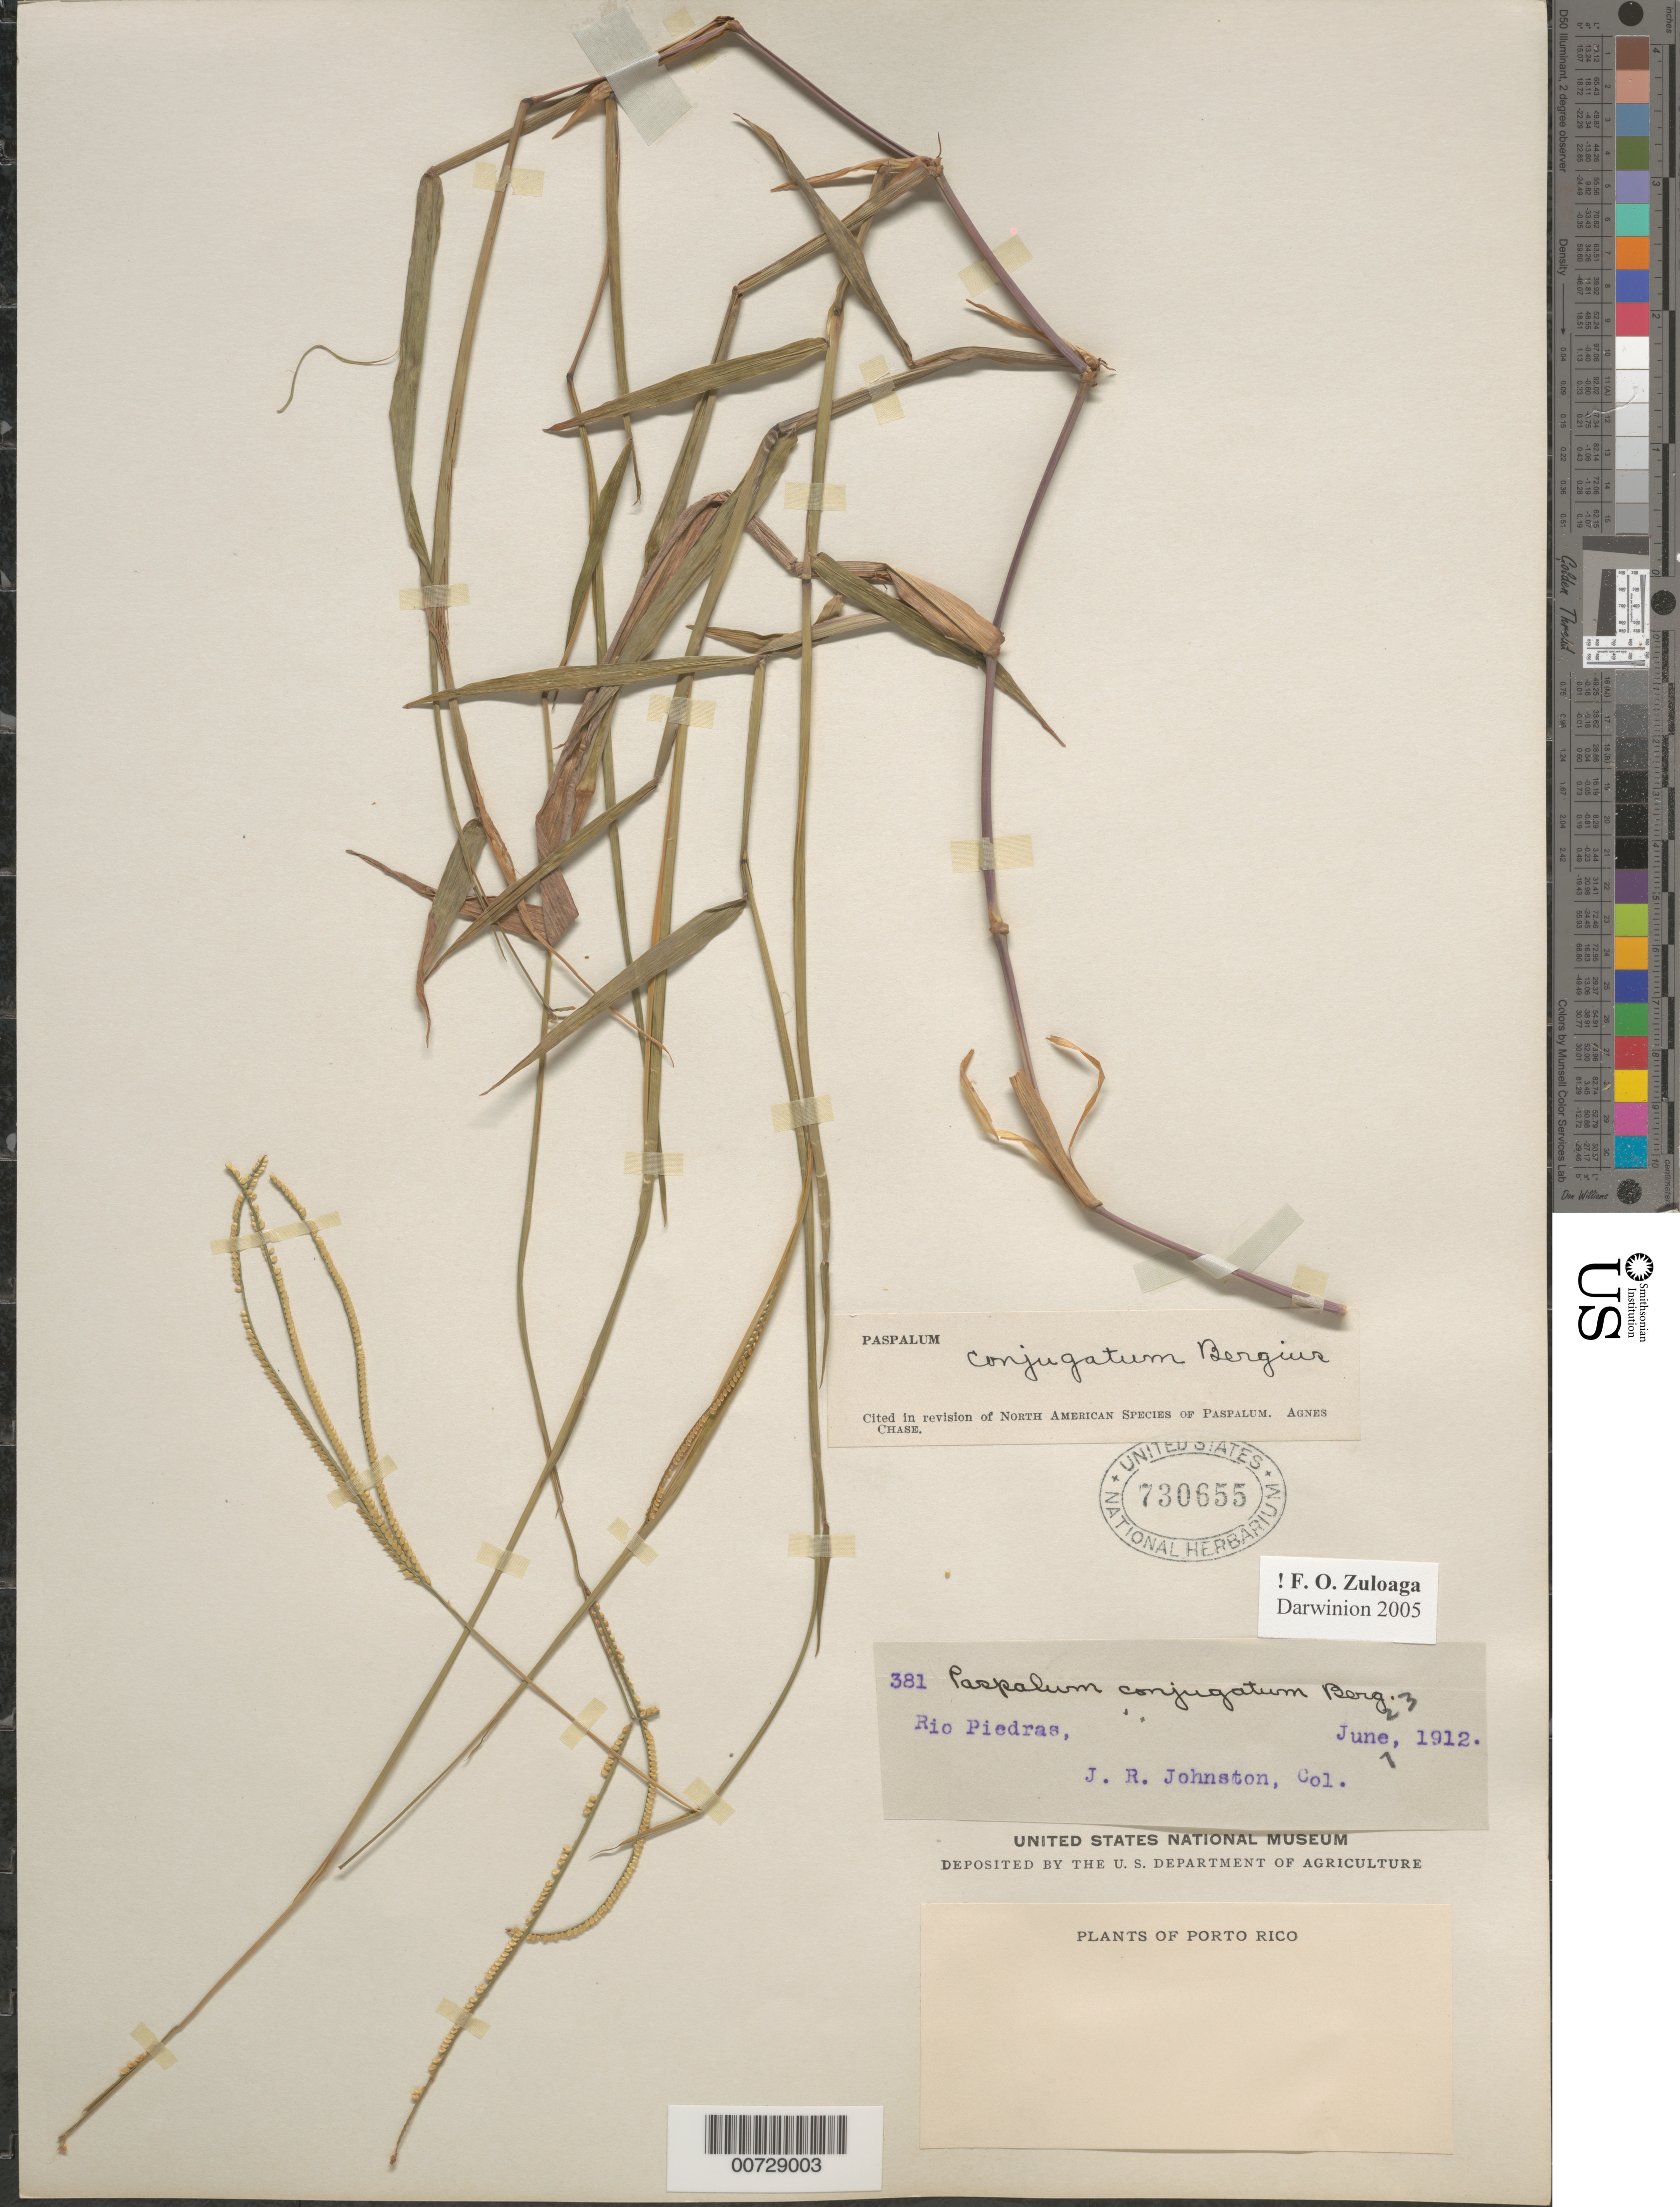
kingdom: Plantae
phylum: Tracheophyta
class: Liliopsida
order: Poales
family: Poaceae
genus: Paspalum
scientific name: Paspalum conjugatum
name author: P.J. Bergius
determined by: Chase, [M.] Agnes, (US)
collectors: J. Johnston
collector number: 381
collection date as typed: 23 Jun 1912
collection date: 1912-06-23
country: Puerto Rico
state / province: San Juan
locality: Rio Piedras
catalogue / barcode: US 730655